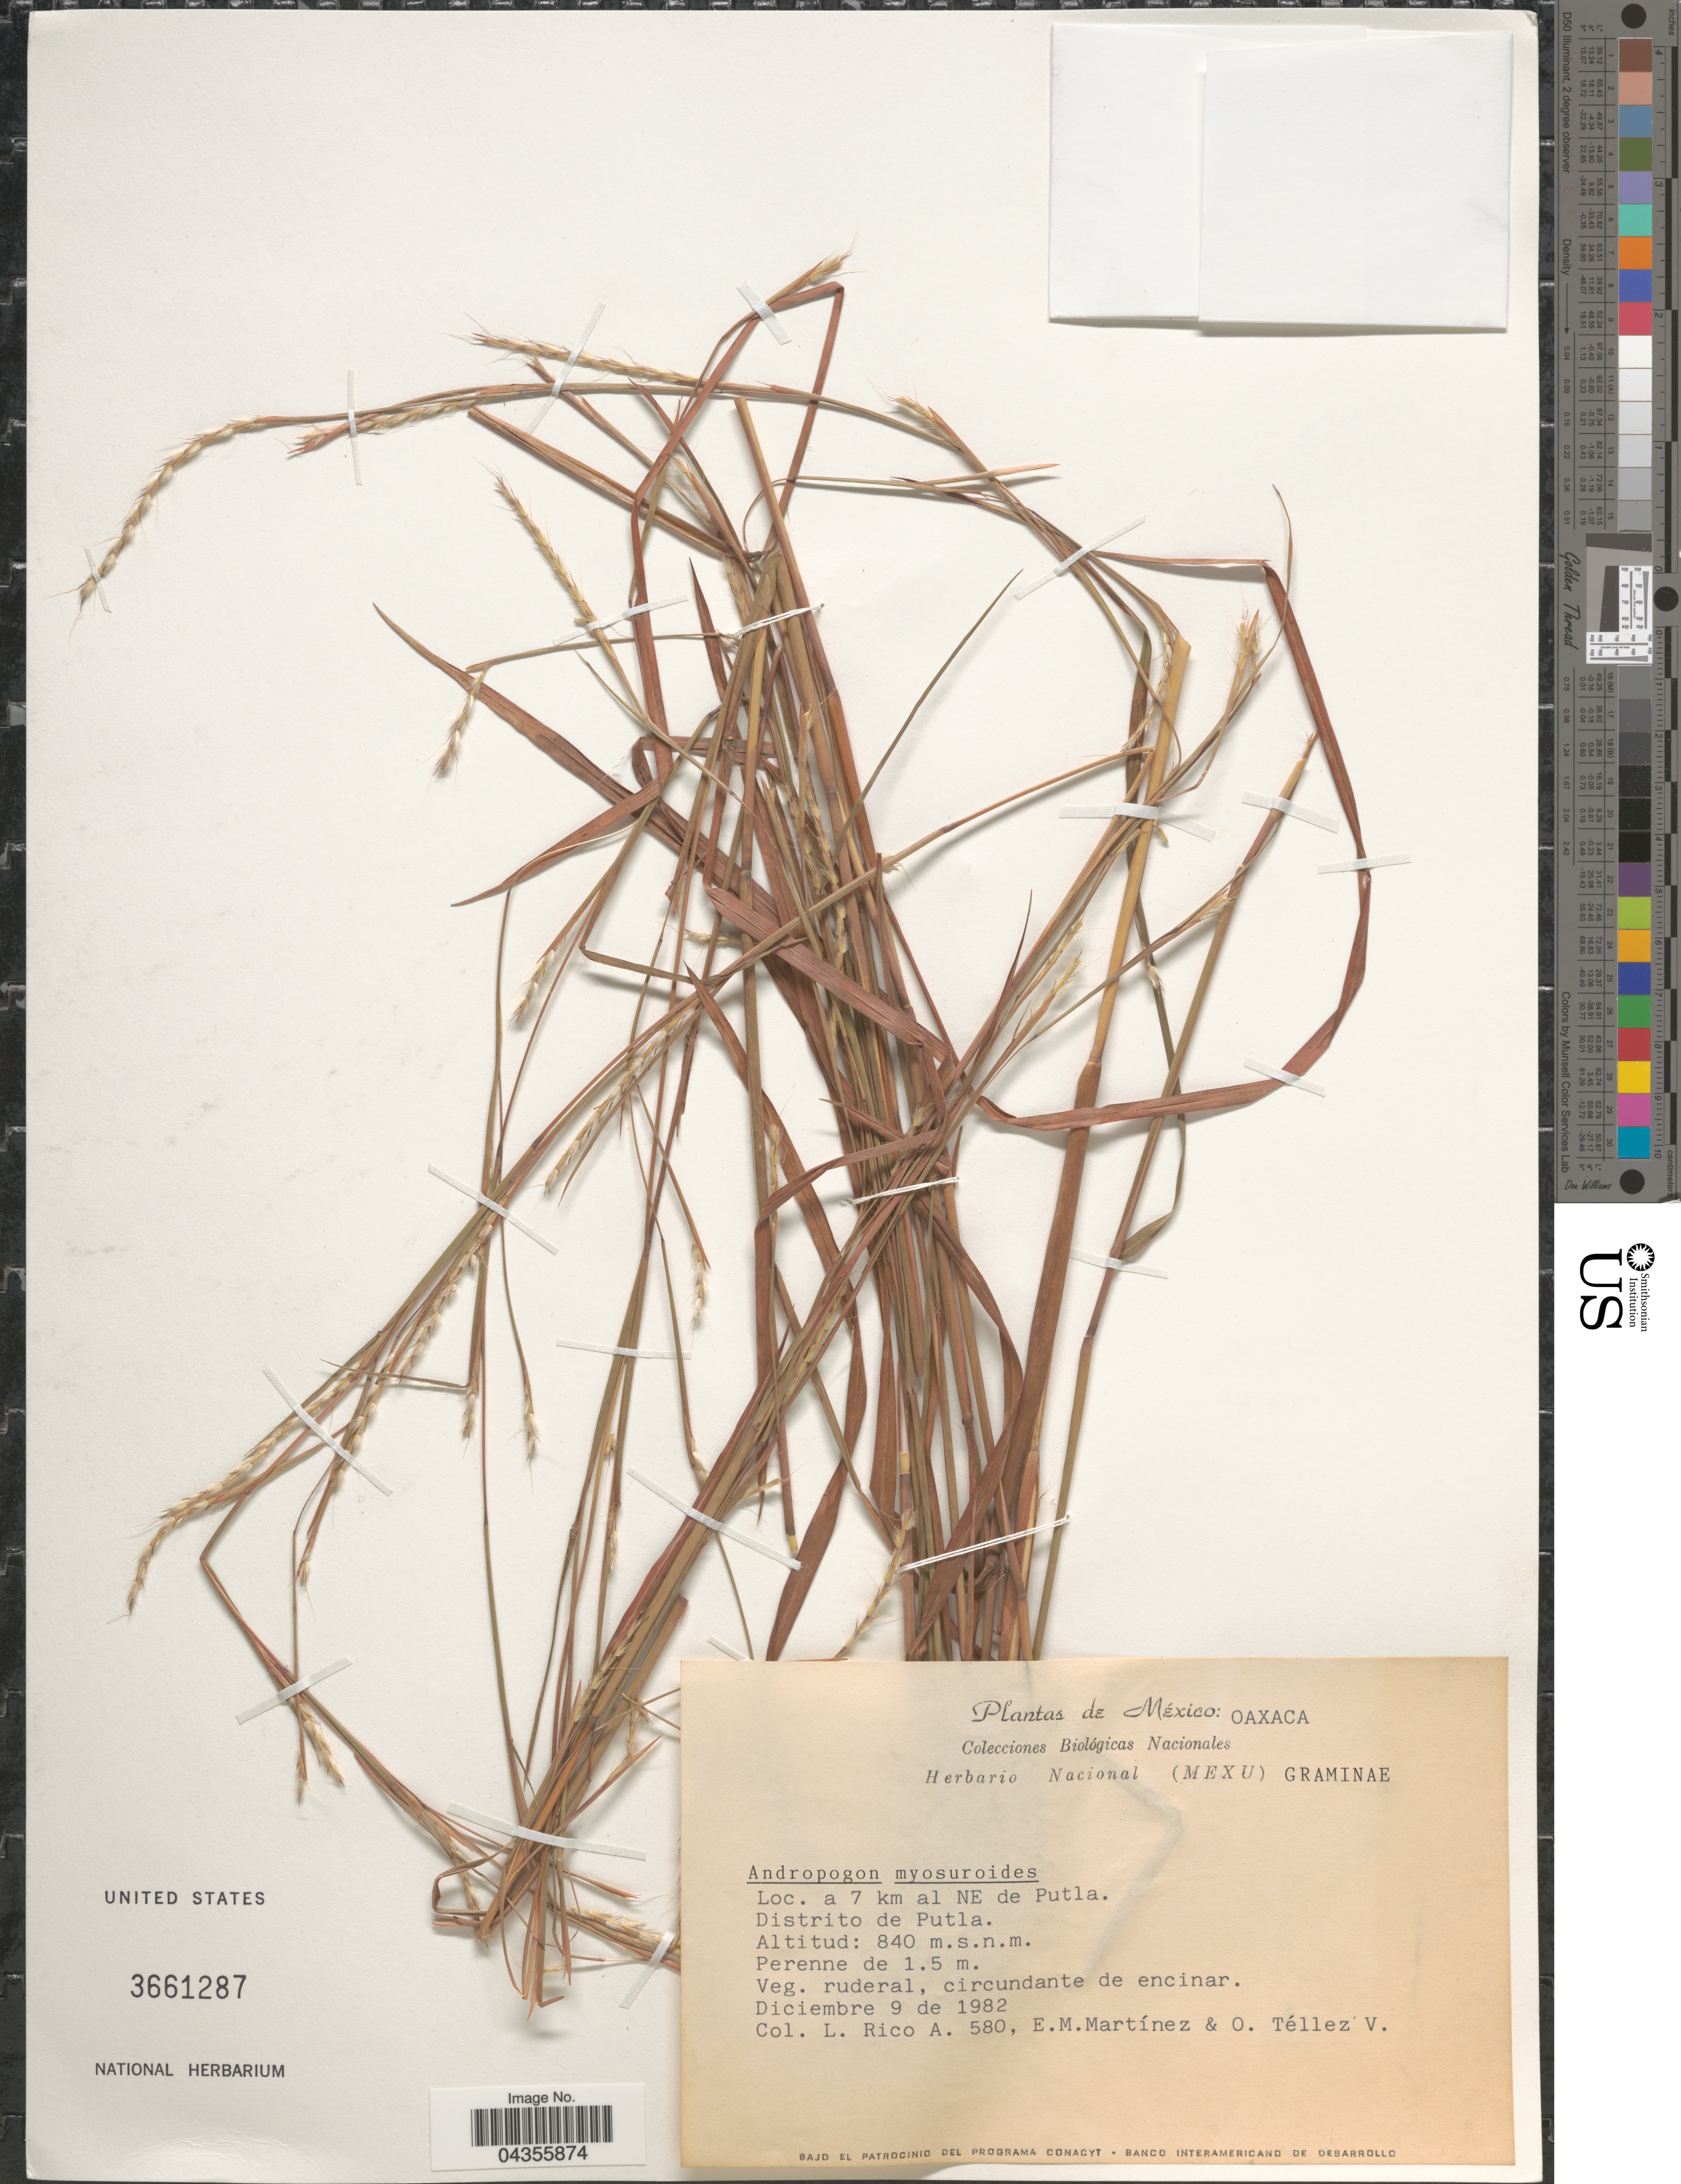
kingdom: Plantae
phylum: Tracheophyta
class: Liliopsida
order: Poales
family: Poaceae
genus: Schizachyrium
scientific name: Schizachyrium sanguineum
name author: (Retz.) Alston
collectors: M. Rico Arce, E. Martínez & O. Téllez V.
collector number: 580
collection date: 1982-12-09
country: Mexico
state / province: Oaxaca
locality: A 7 km al NE de Putla. Distrito de Putla.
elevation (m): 840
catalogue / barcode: US 3661287